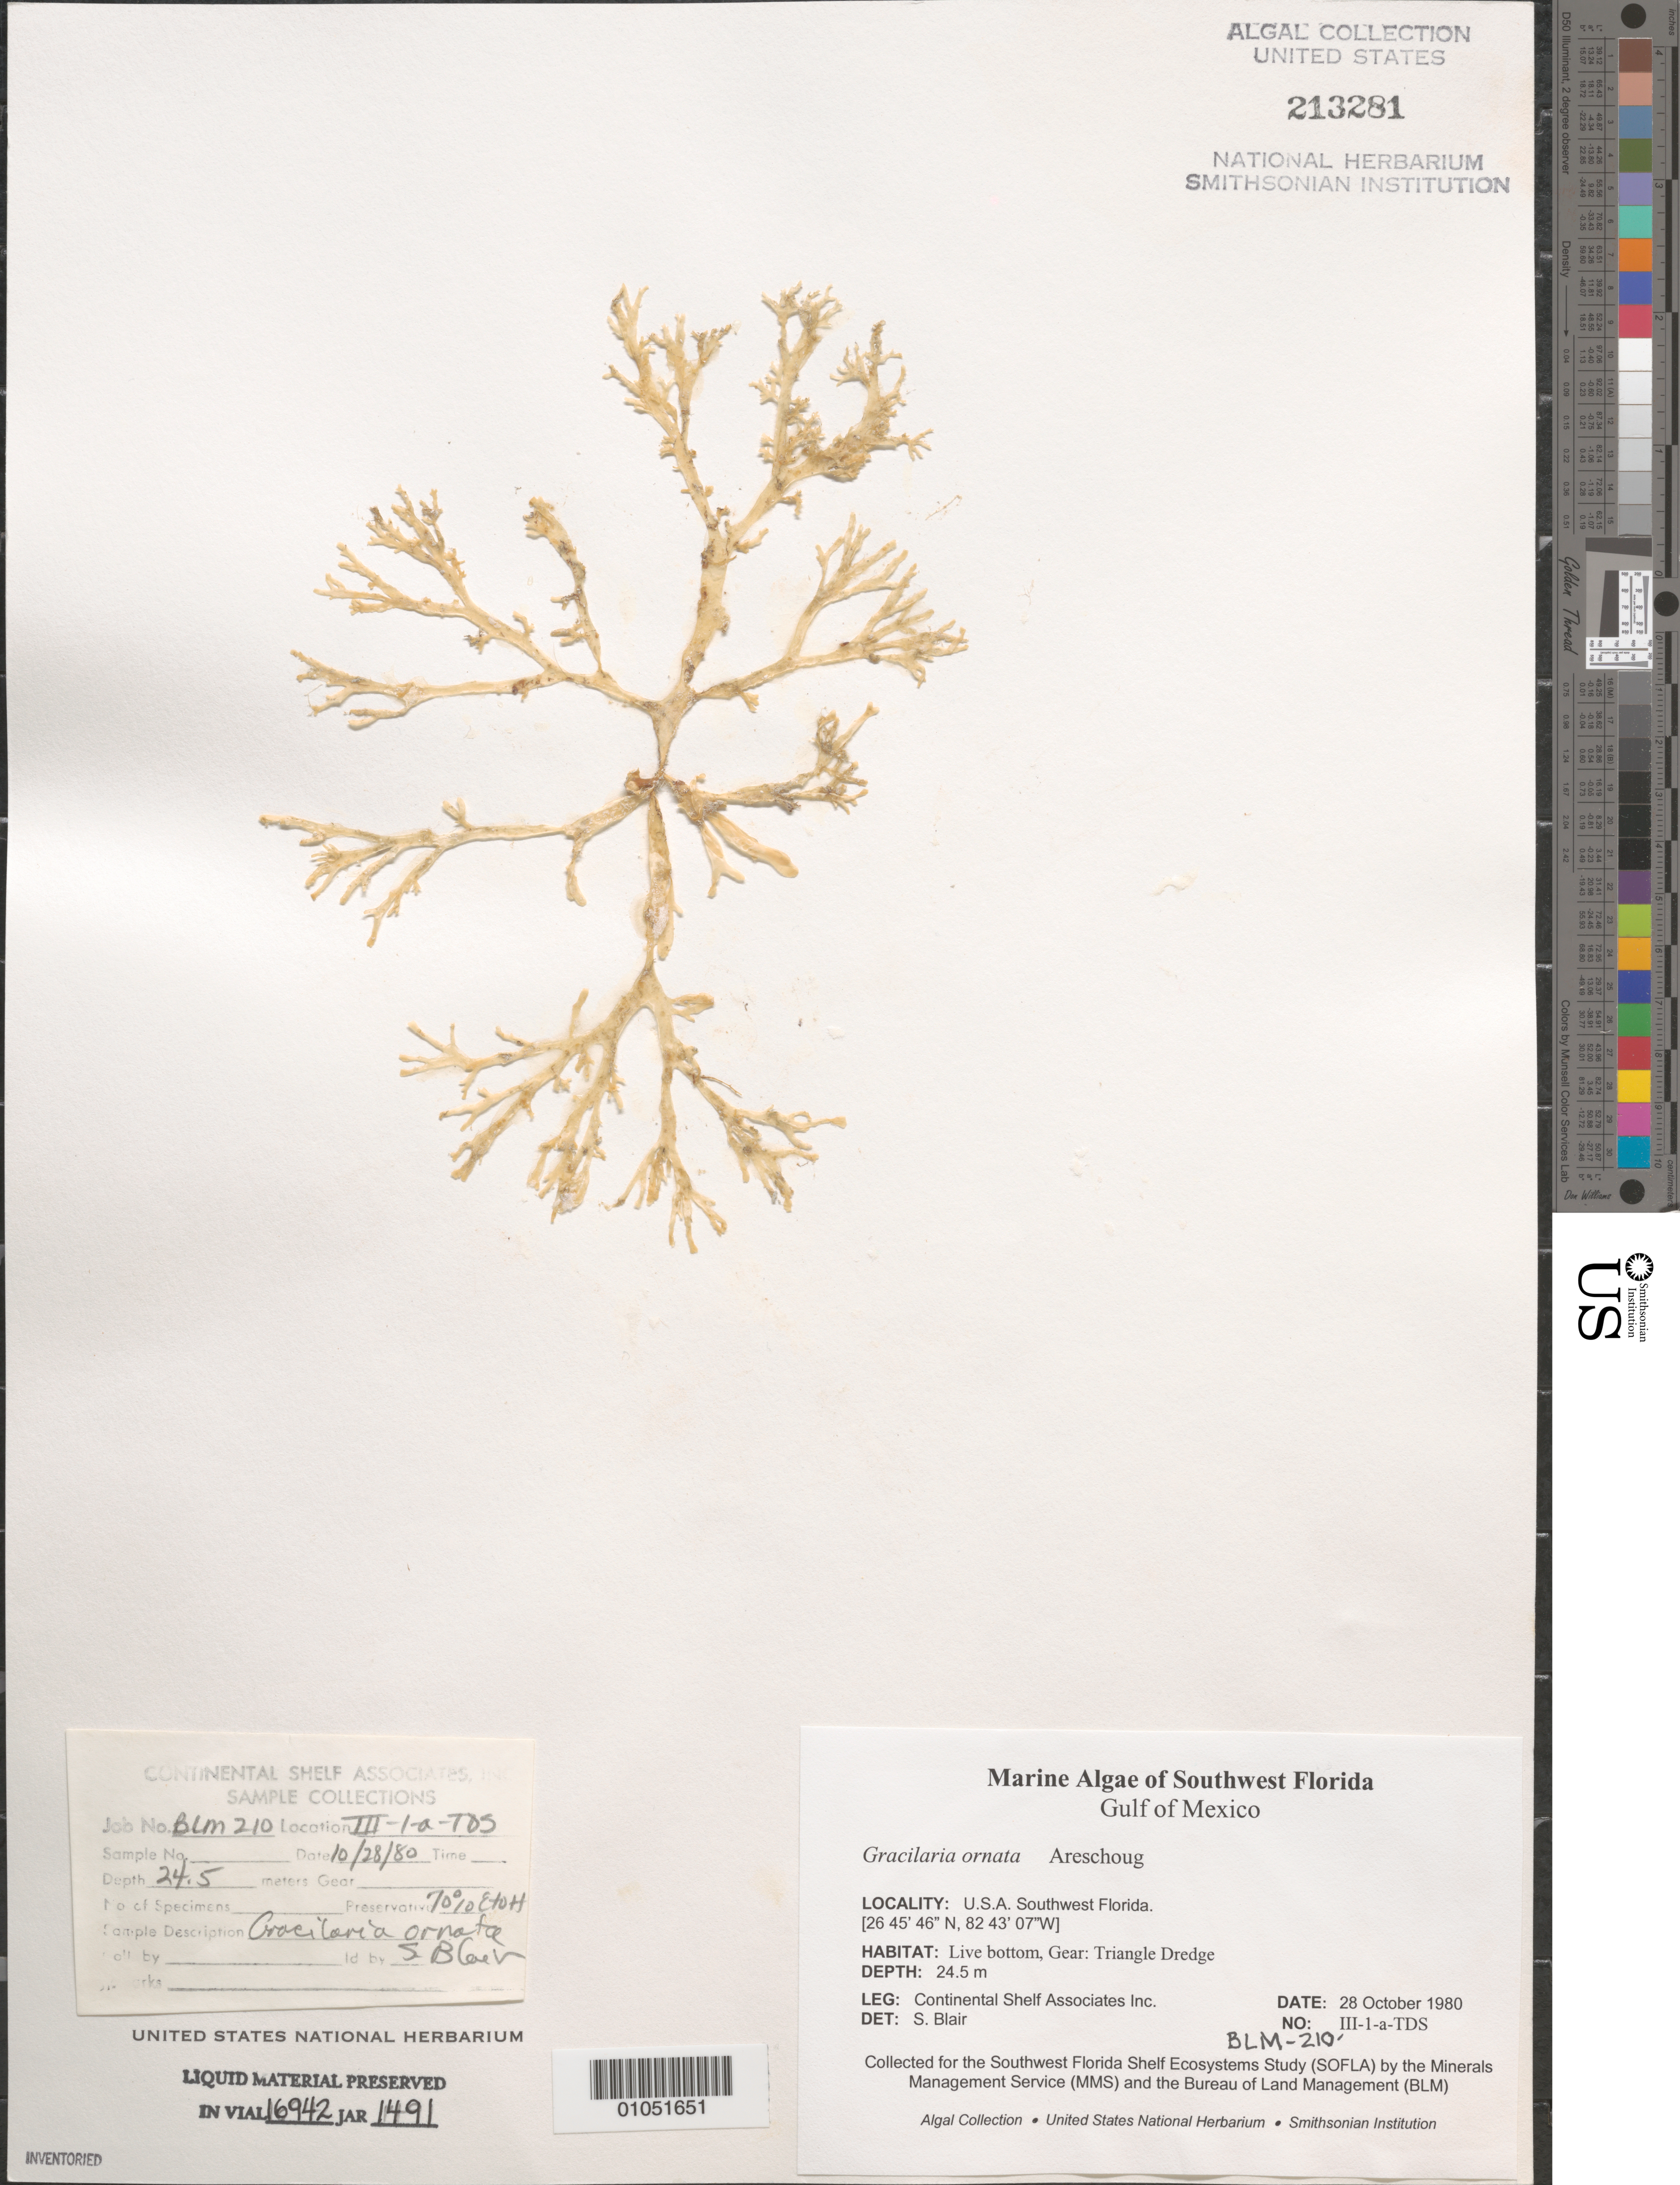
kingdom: Plantae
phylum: Rhodophyta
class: Florideophyceae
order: Gracilariales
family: Gracilariaceae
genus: Gracilaria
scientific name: Gracilaria ornata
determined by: Blair, S. M.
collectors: Continental Shelf Associates Inc.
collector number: BLM-210-III-1-A-TDS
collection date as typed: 28 Oct 1980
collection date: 1980-10-28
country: United States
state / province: Florida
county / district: Charlotte County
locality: Gulf of Mexico off the coast of Charlotte County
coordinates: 26 45'46"N, 82 43'07"W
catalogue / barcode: US 213281